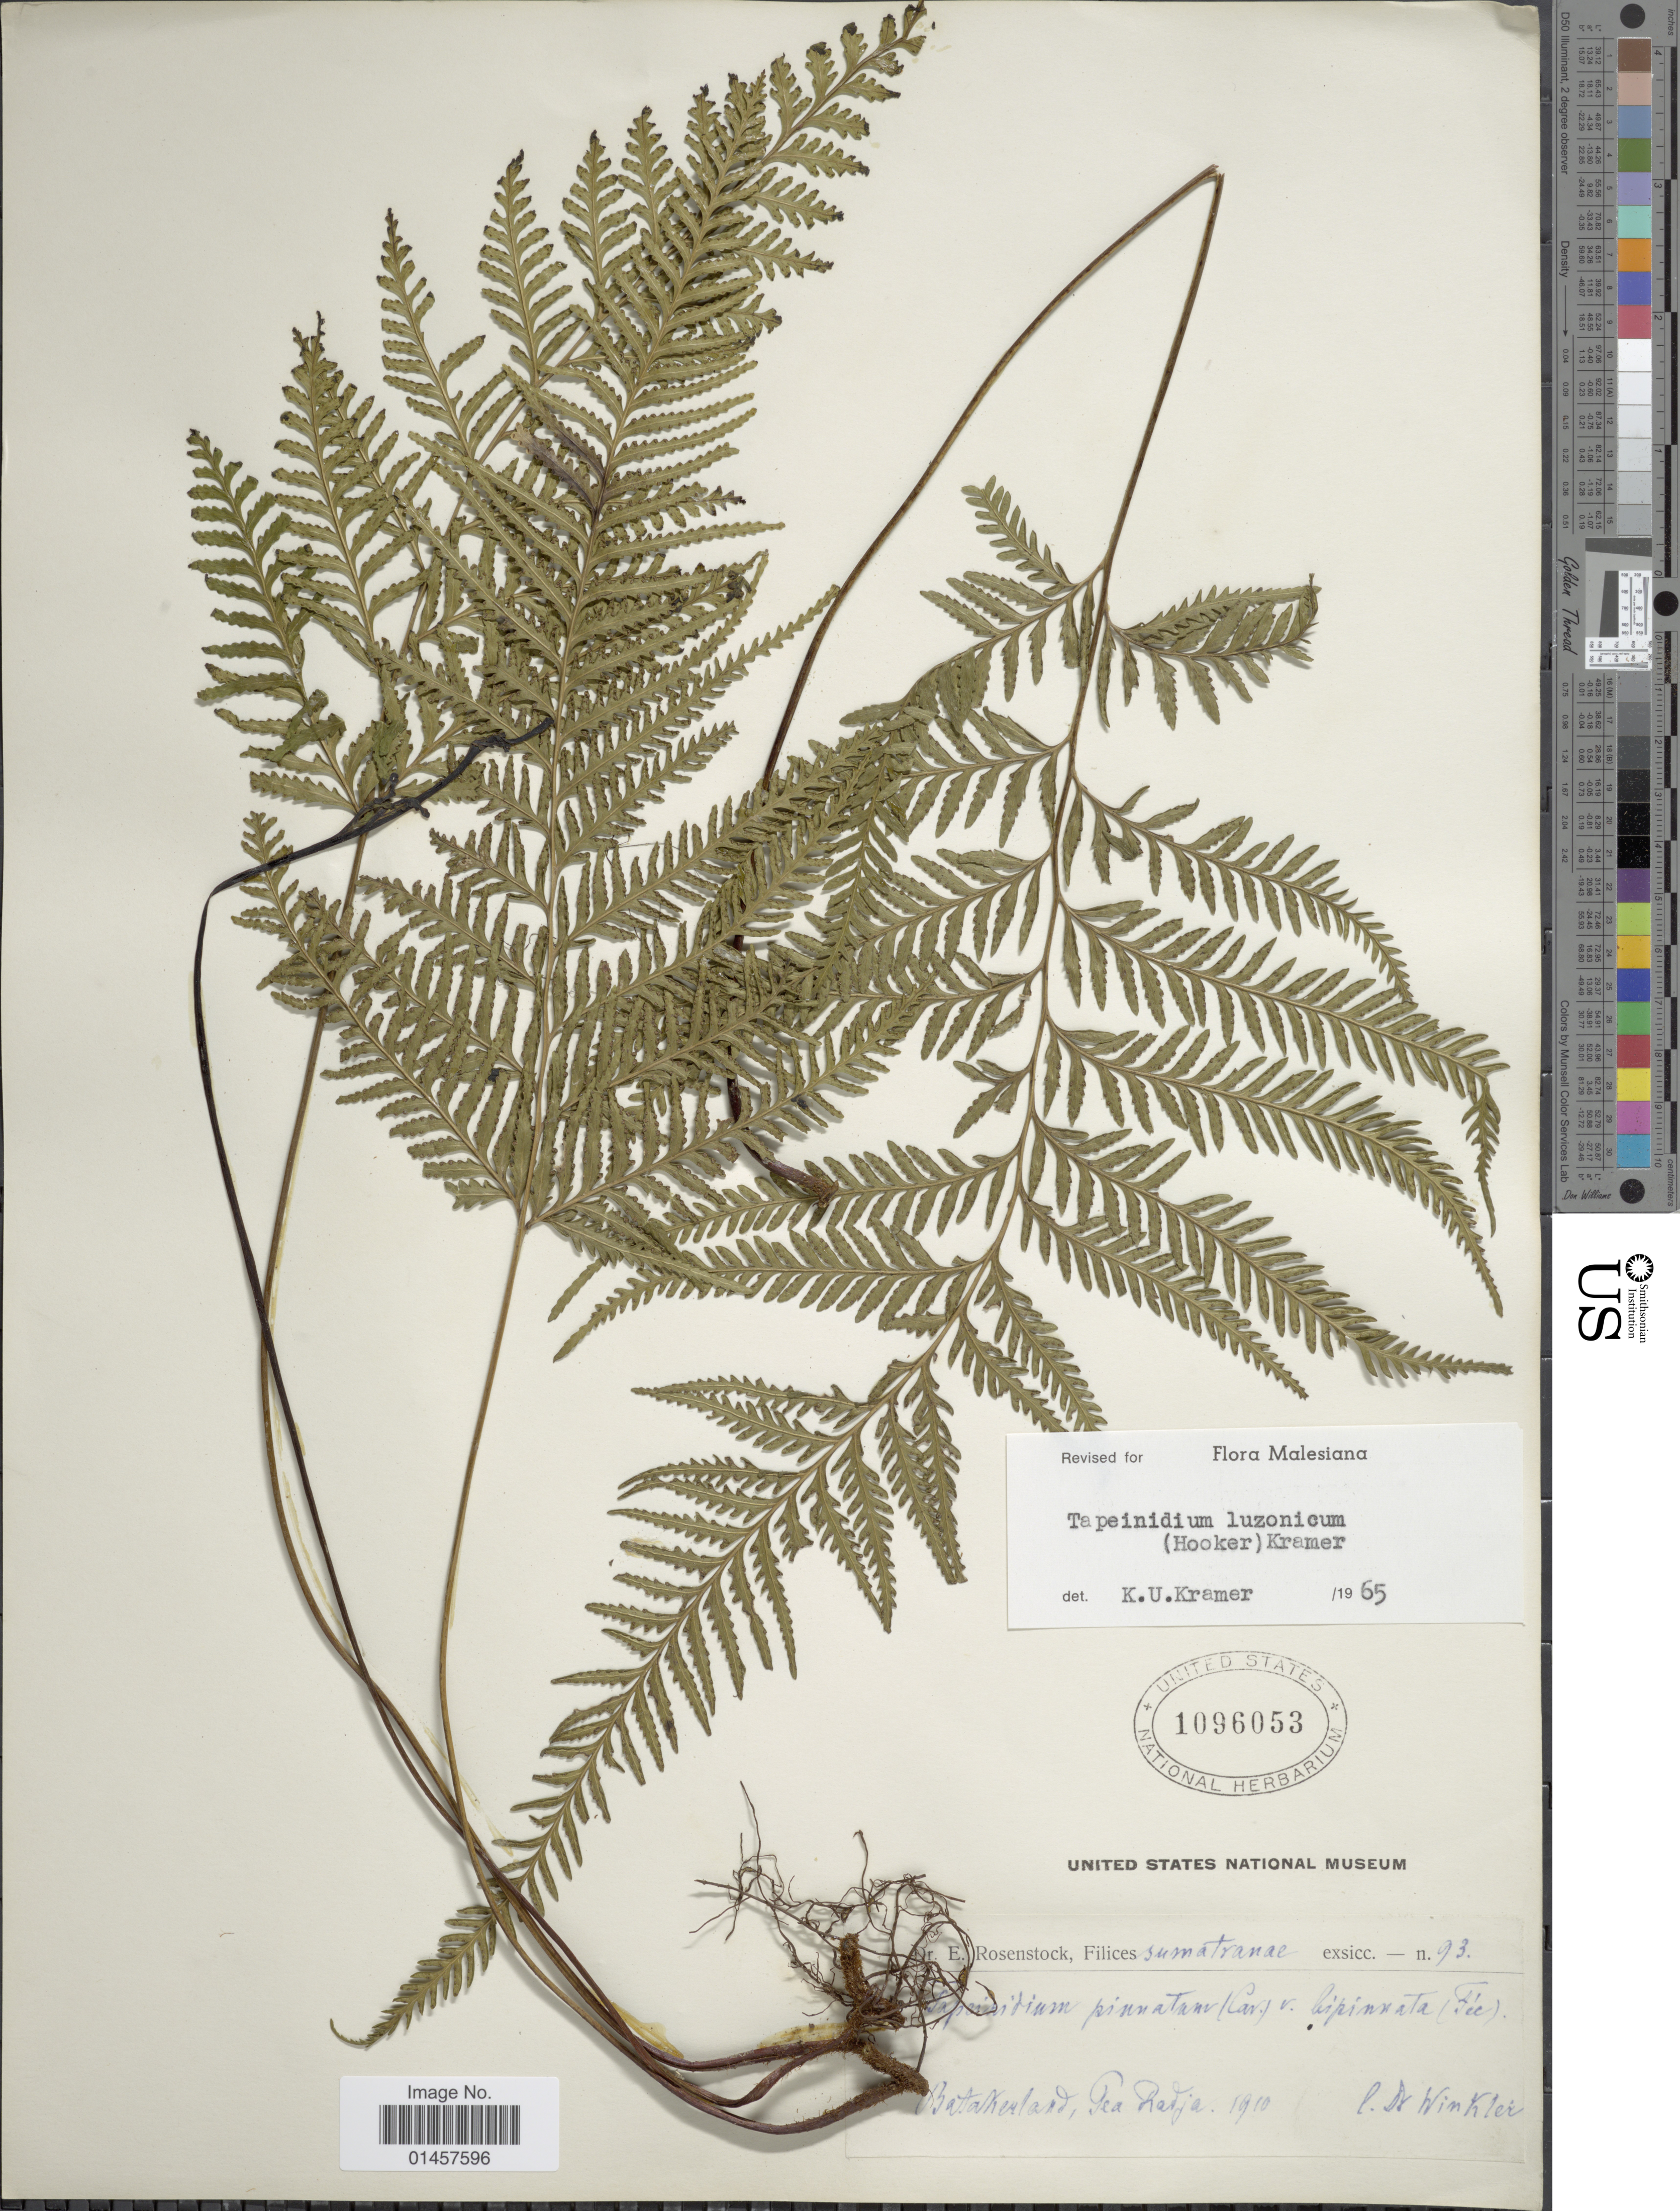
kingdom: Plantae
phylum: Tracheophyta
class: Polypodiopsida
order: Polypodiales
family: Lindsaeaceae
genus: Tapeinidium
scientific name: Tapeinidium luzonicum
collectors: -. Winkler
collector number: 93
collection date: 1910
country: Indonesia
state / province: Sumatra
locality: Sumatranae, Batakerland, Pea Radja [interpreted]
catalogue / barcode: US 1096053